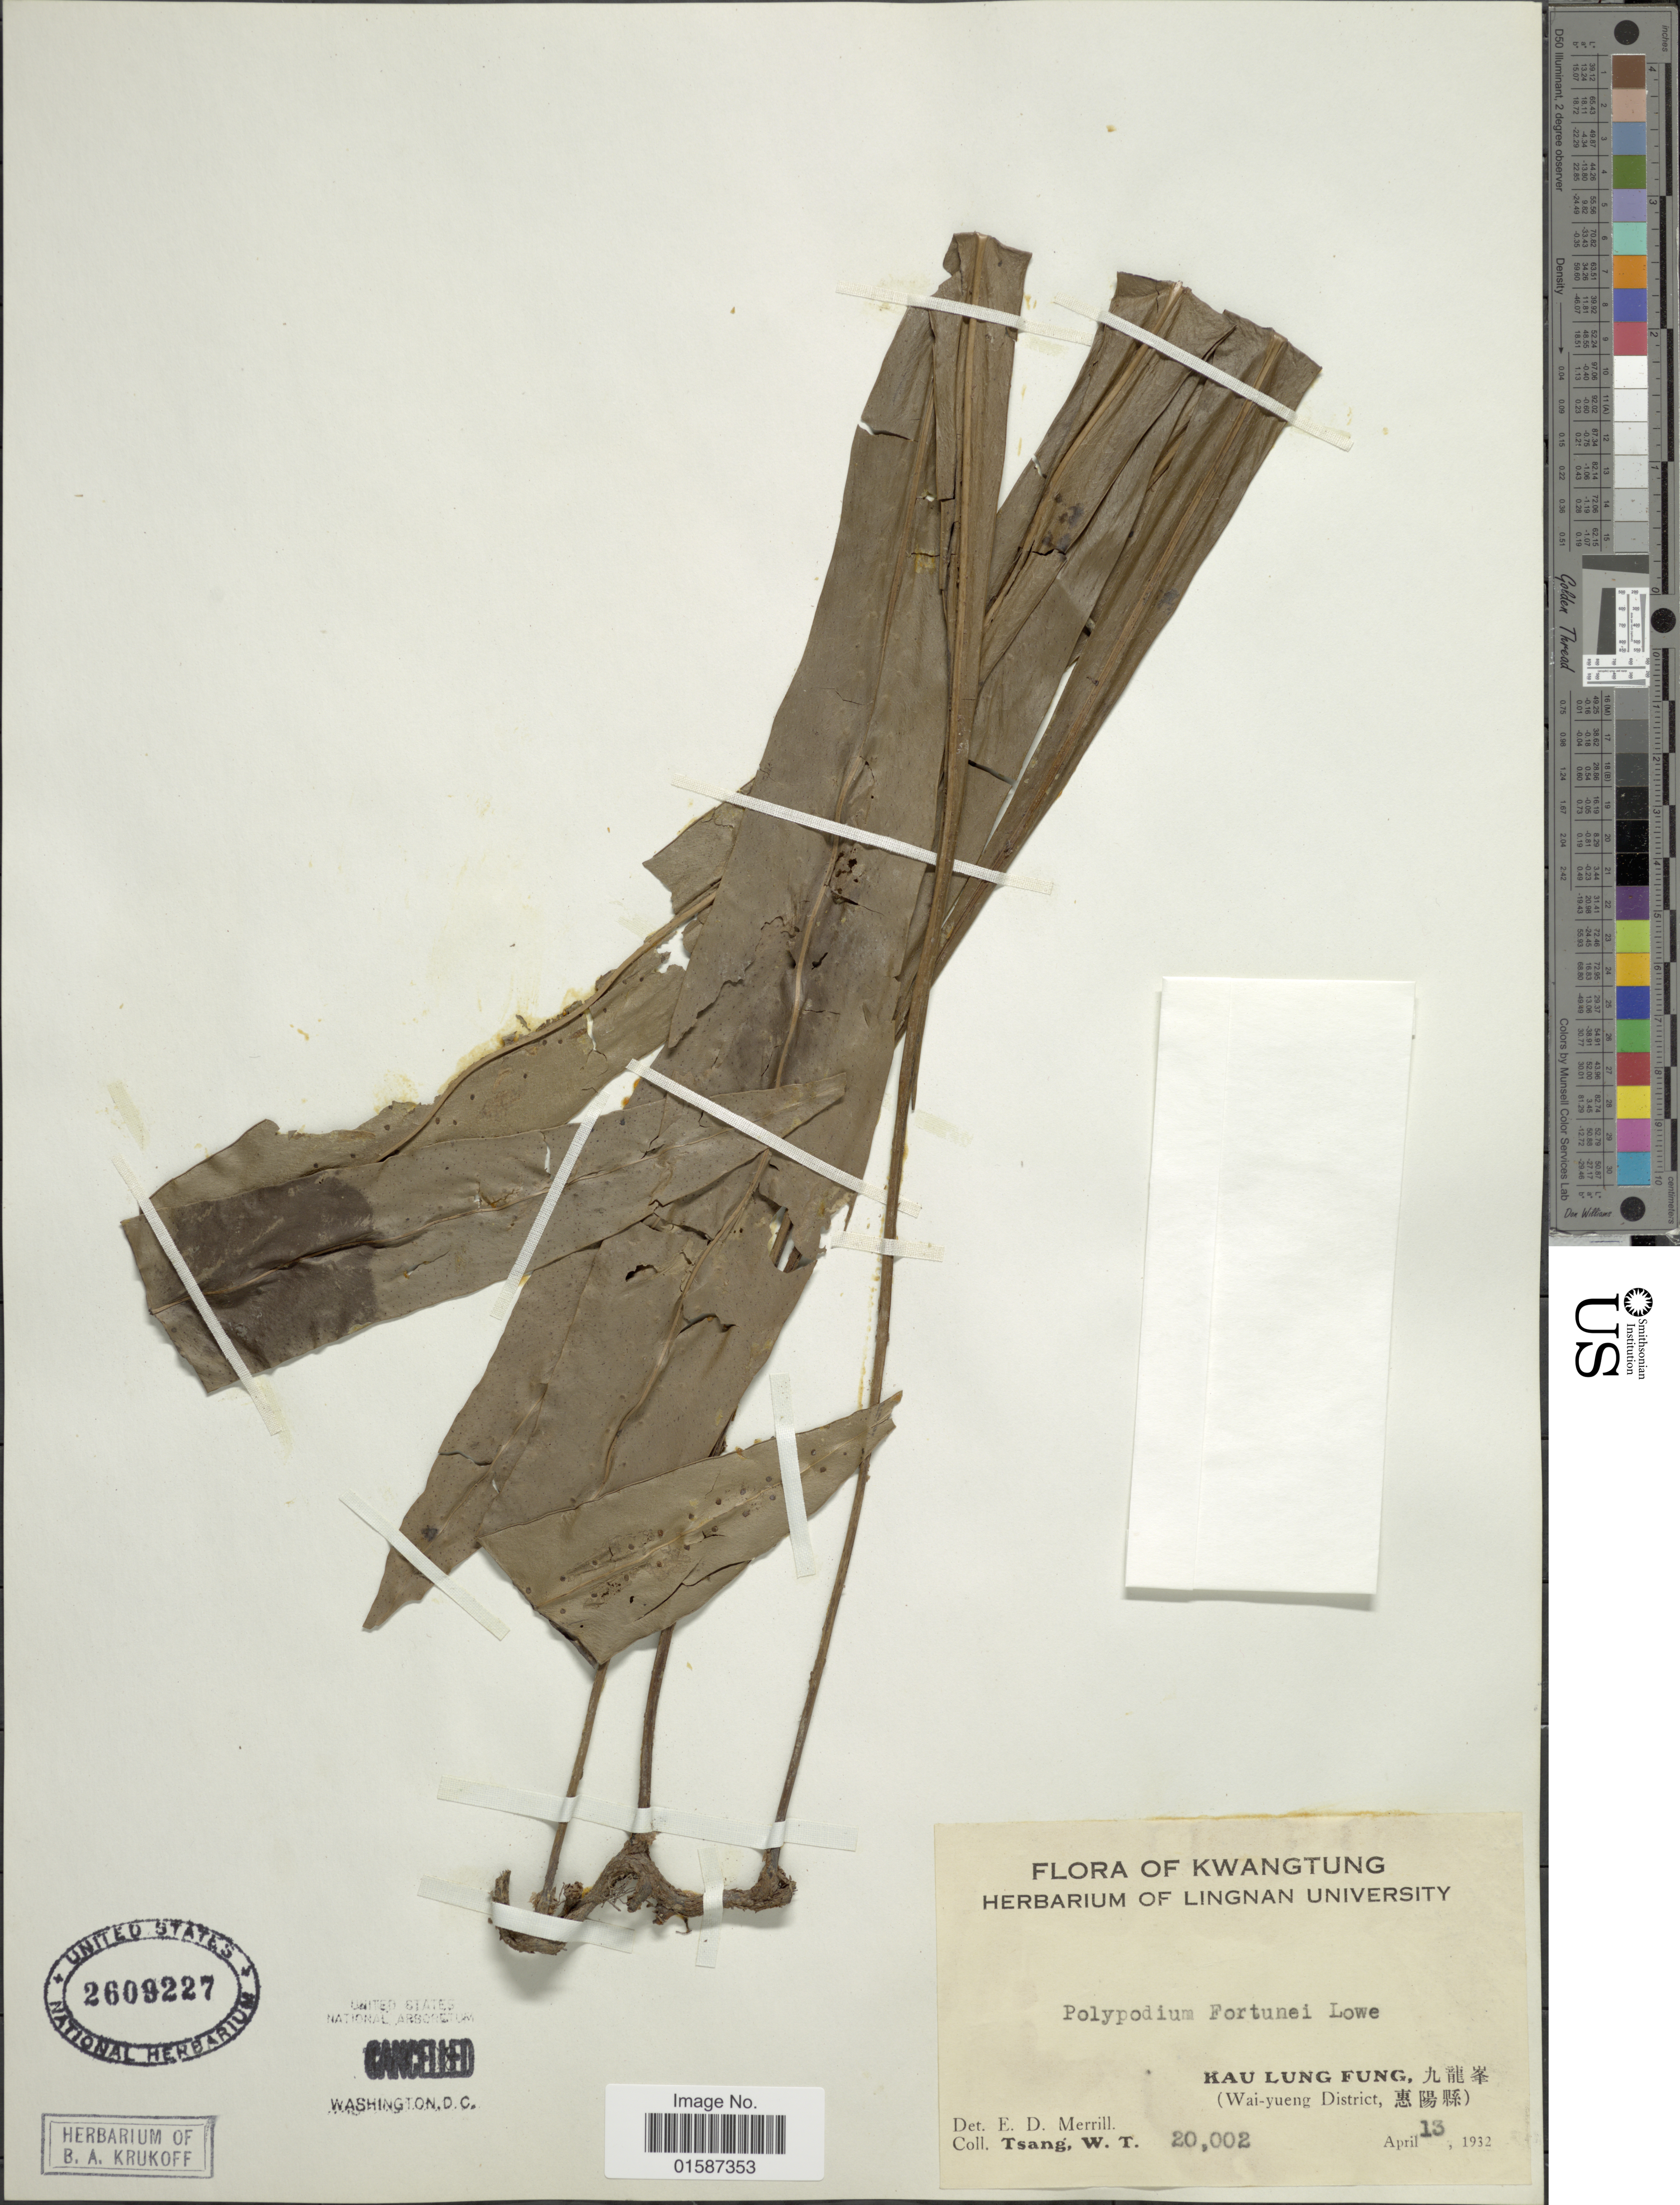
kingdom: Plantae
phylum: Tracheophyta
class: Polypodiopsida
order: Polypodiales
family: Polypodiaceae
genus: Neolepisorus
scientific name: Neolepisorus fortunei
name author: (T. Moore) Li S. Wang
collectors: W. T. Tsang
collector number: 20002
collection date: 1932-04-13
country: China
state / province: Guangdong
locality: Kwangtung, Kau Lung Fung, (Wai-Yueng District)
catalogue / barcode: US 2609227